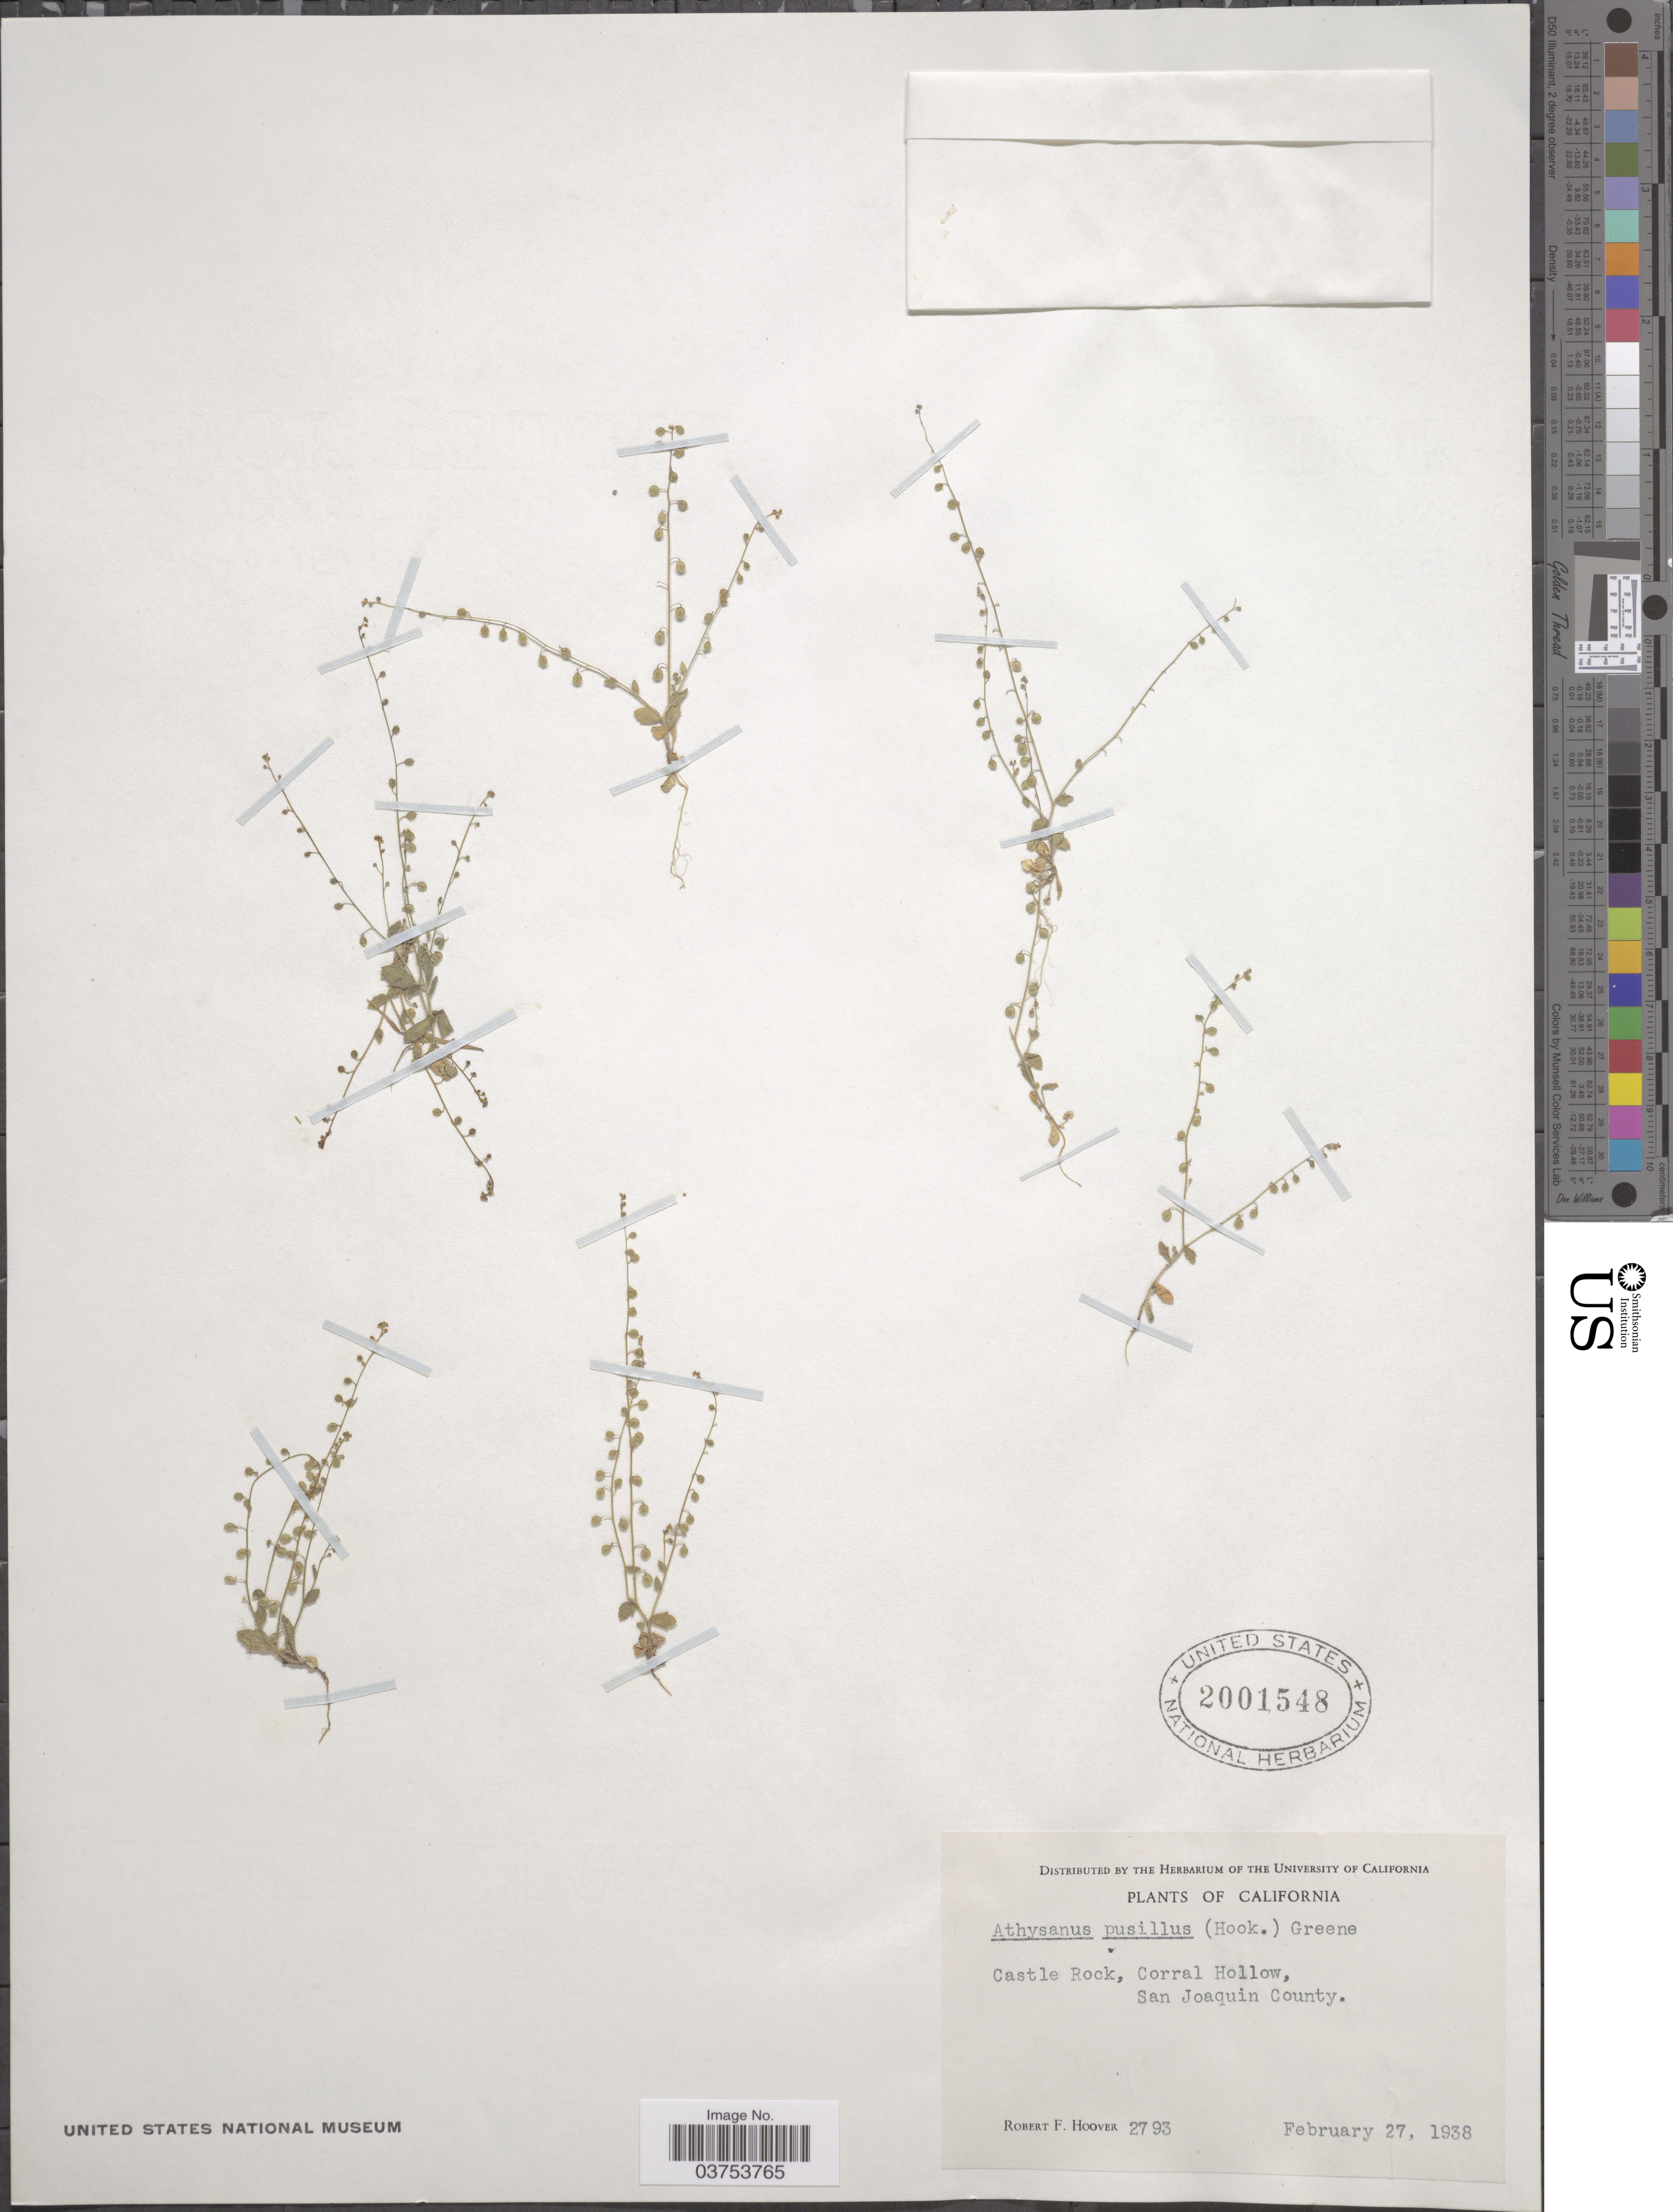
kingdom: Plantae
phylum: Tracheophyta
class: Magnoliopsida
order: Brassicales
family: Brassicaceae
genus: Athysanus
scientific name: Athysanus pusillus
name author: (Hook.) Greene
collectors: R. F. Hoover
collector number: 2793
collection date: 1938-02-27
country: United States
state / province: California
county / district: San Joaquin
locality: Castle Rock, Corral Hollow, San Joaquin County.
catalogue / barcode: US 2001548